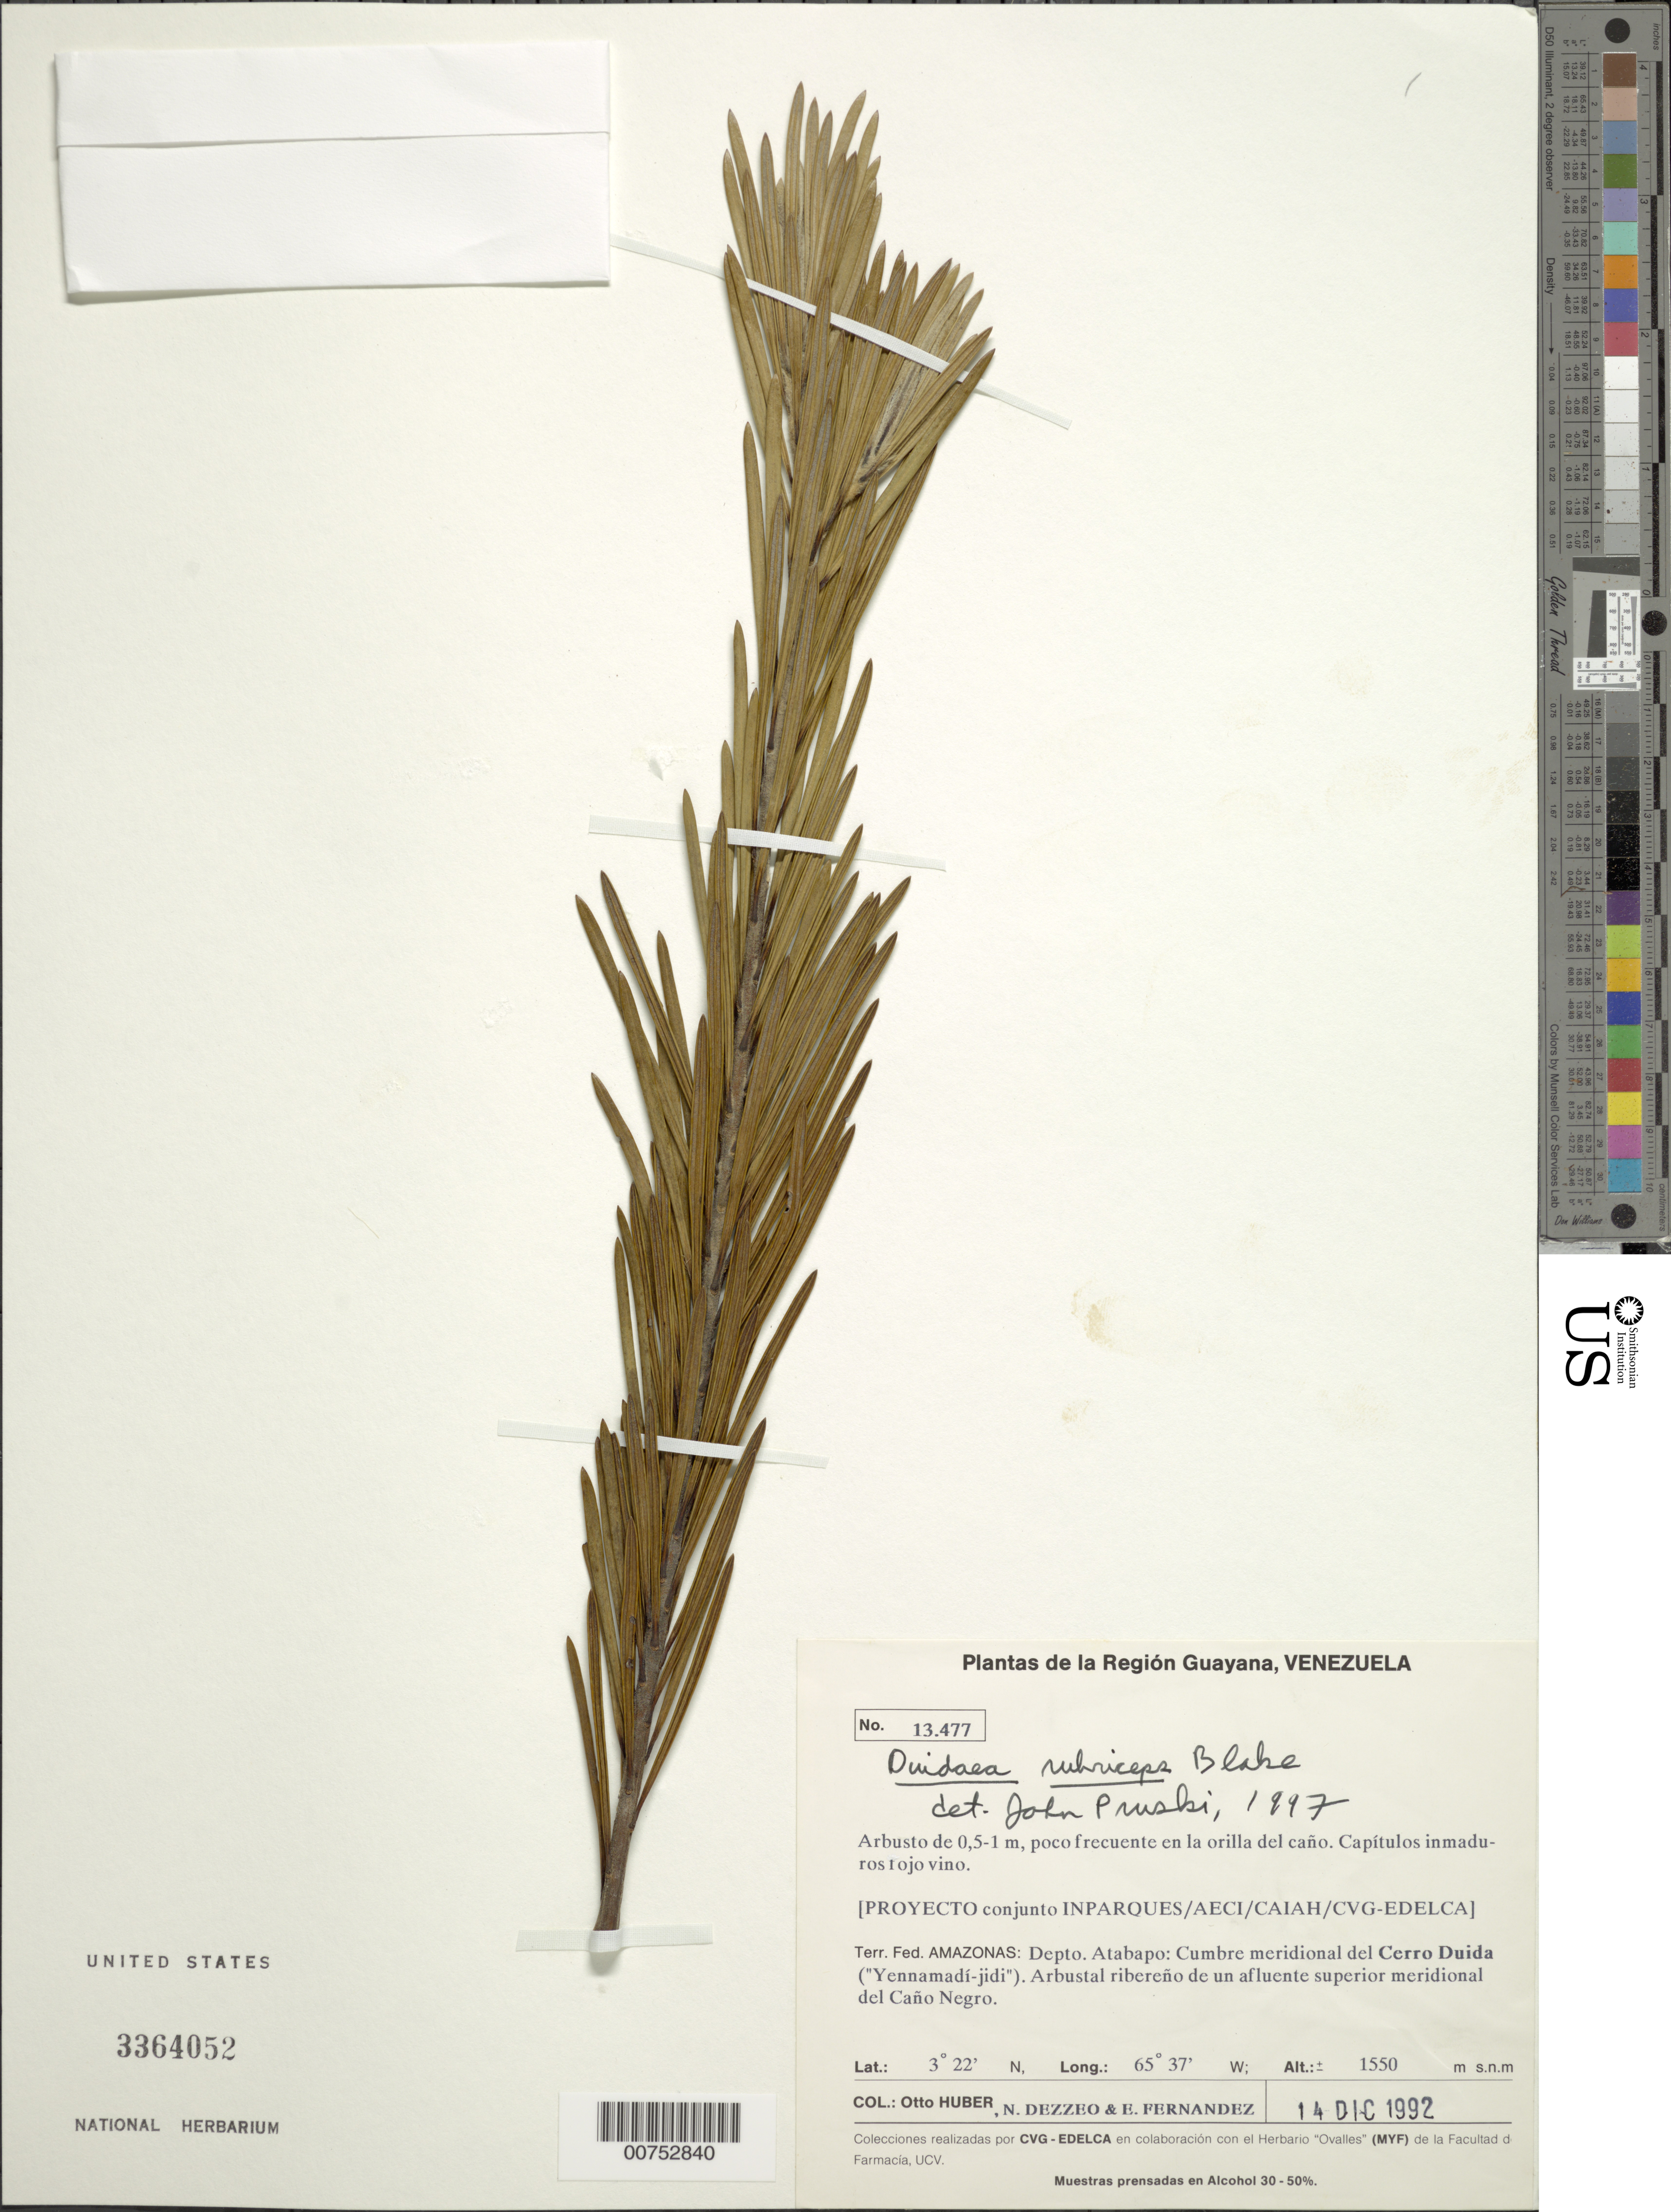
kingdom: Plantae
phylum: Tracheophyta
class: Magnoliopsida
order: Asterales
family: Asteraceae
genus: Duidaea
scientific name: Duidaea rubriceps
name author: S.F. Blake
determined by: Pruski, J. F.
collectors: O. Huber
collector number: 13477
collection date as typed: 14-Dec-92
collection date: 1992-12-14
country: Venezuela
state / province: Amazonas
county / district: Atabapo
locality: cumbre del Cerro Duida ("Yennamadí"), sector meridional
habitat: Orilla del cano. Arbustal ribereño de un afluente superior meridional del Caño Negro.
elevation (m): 1550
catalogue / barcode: US 3364052